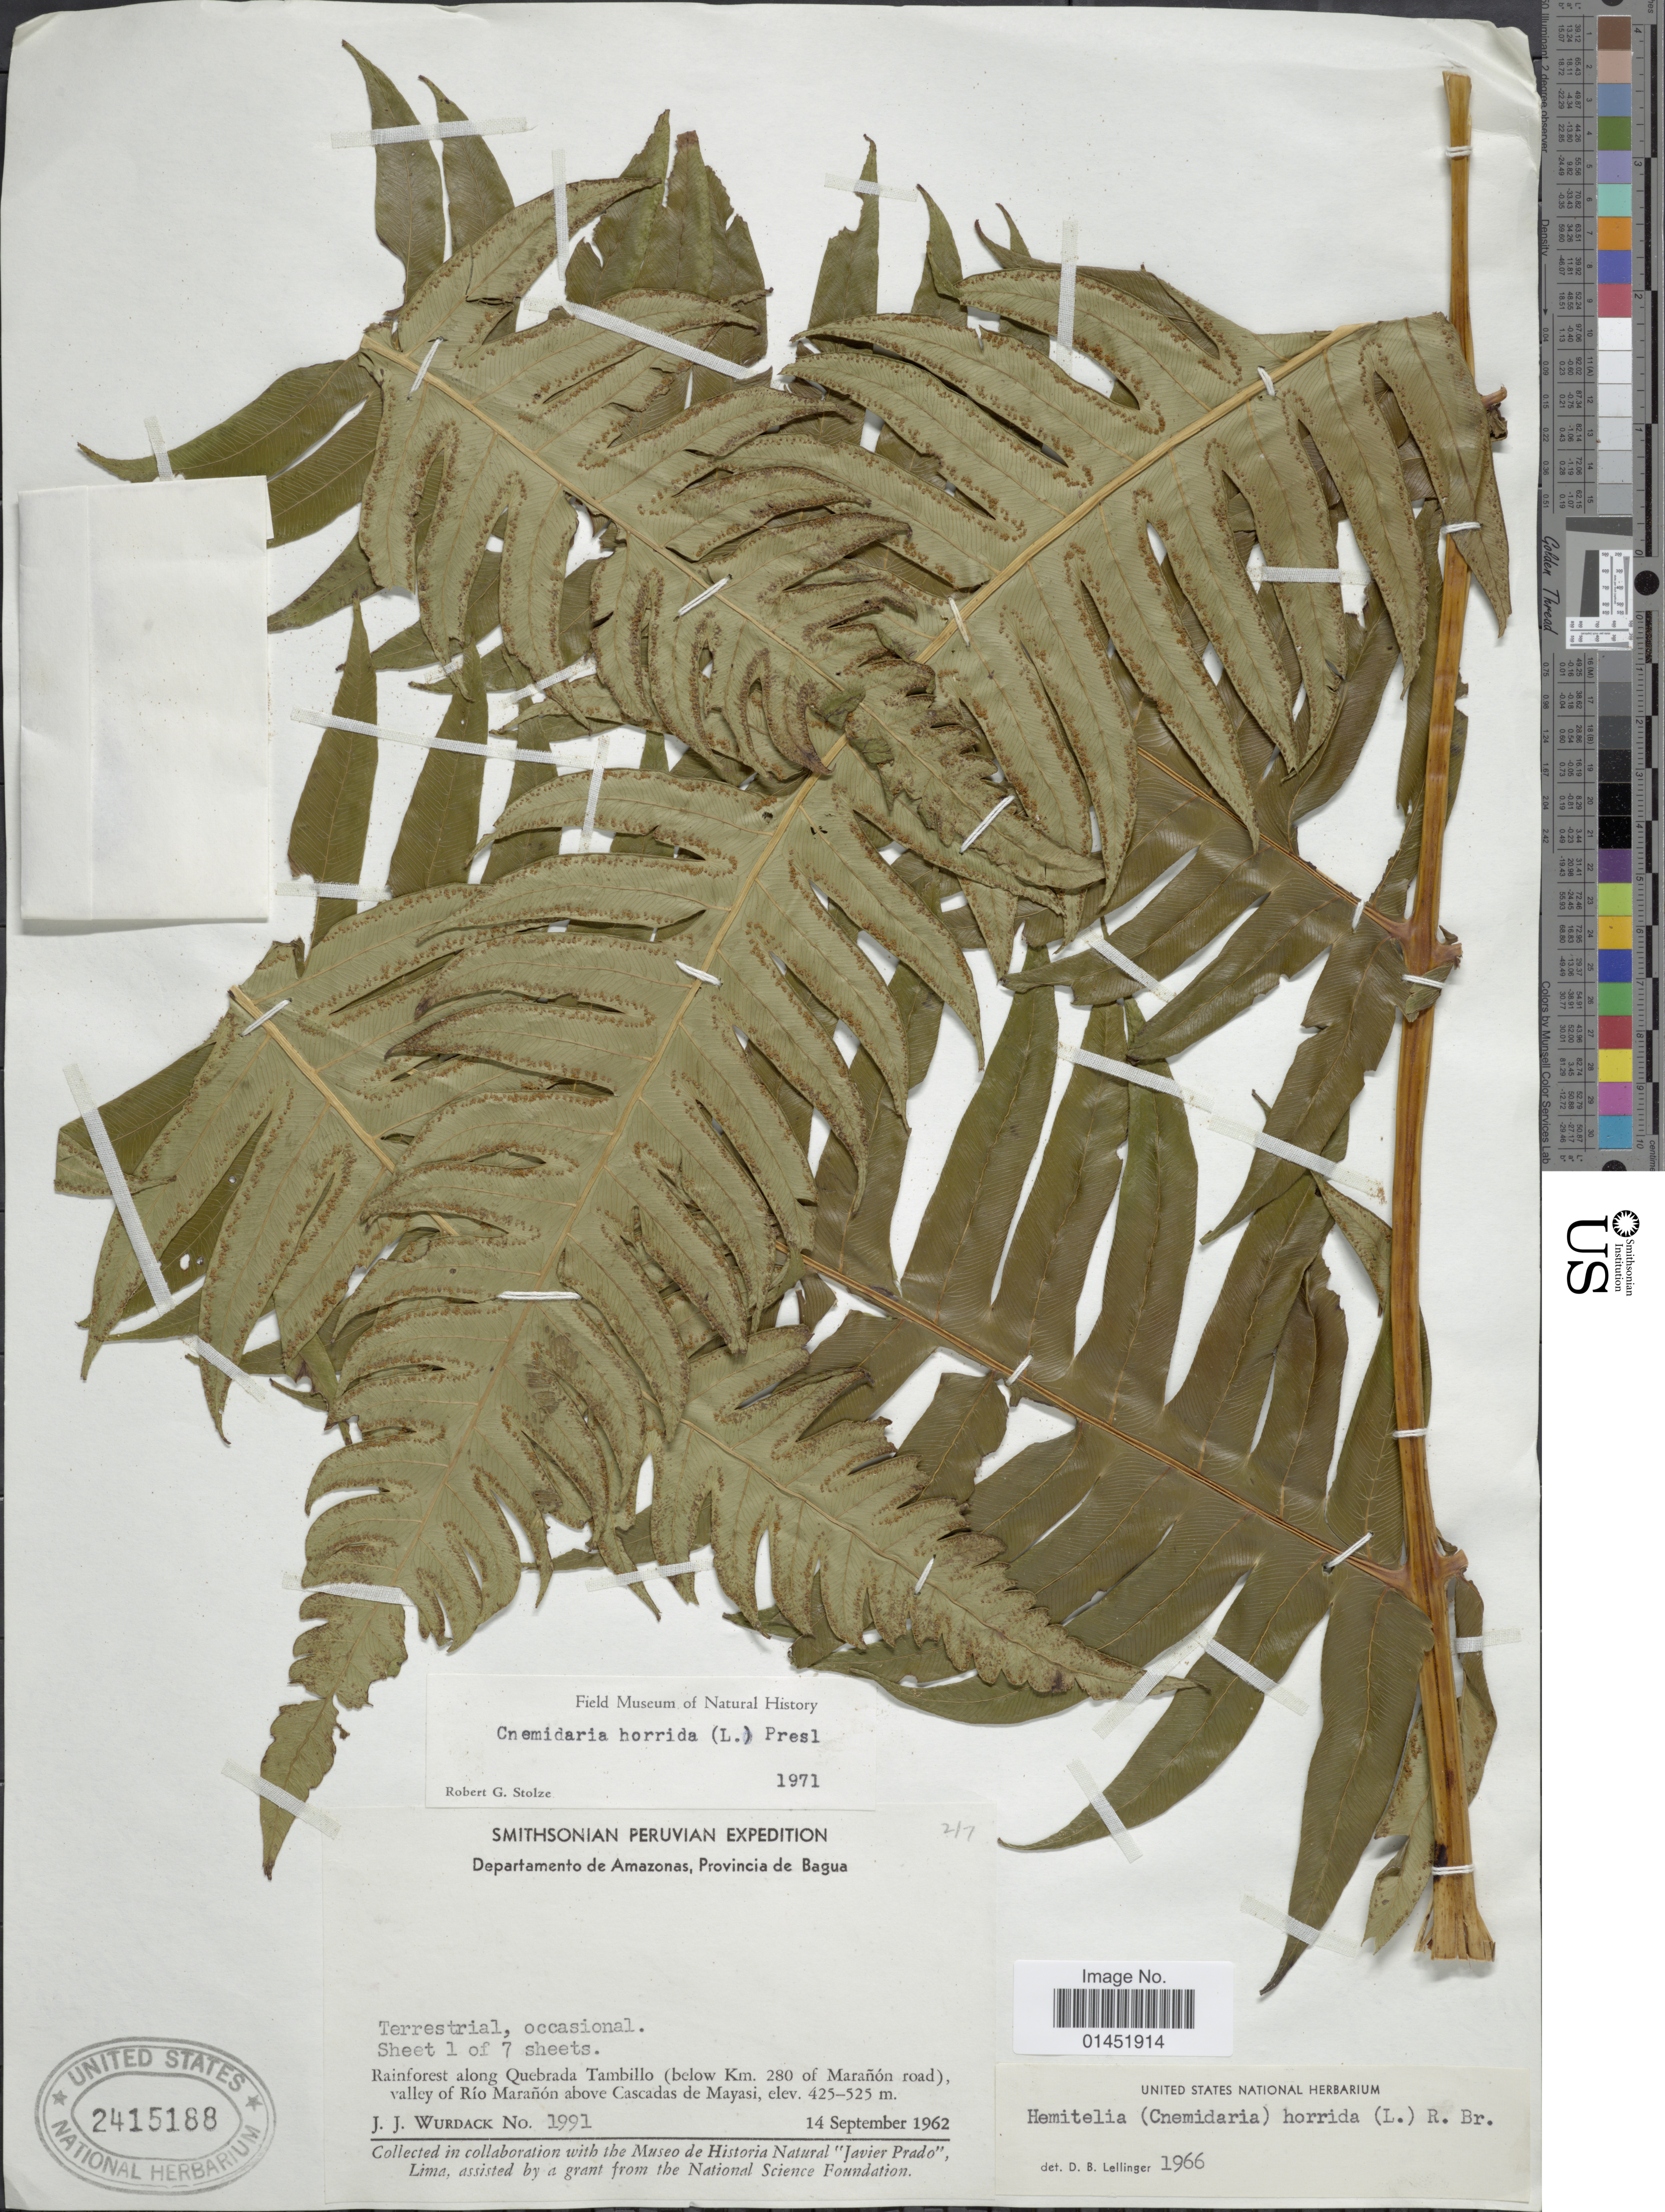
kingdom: Plantae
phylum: Tracheophyta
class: Polypodiopsida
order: Cyatheales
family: Cyatheaceae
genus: Cyathea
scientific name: Cyathea horrida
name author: (L.) Sm.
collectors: J. J. Wurdack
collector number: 1991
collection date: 1962-09-14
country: Peru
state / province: Amazonas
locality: Departamento de Amazonas, Provincia de Bagua, Rainforest along Quebrada Tambillo (below Km. 280 of Marañón road), valley of Río Marañón above Cascadas de Mayasi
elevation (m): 425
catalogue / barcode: US 2415188